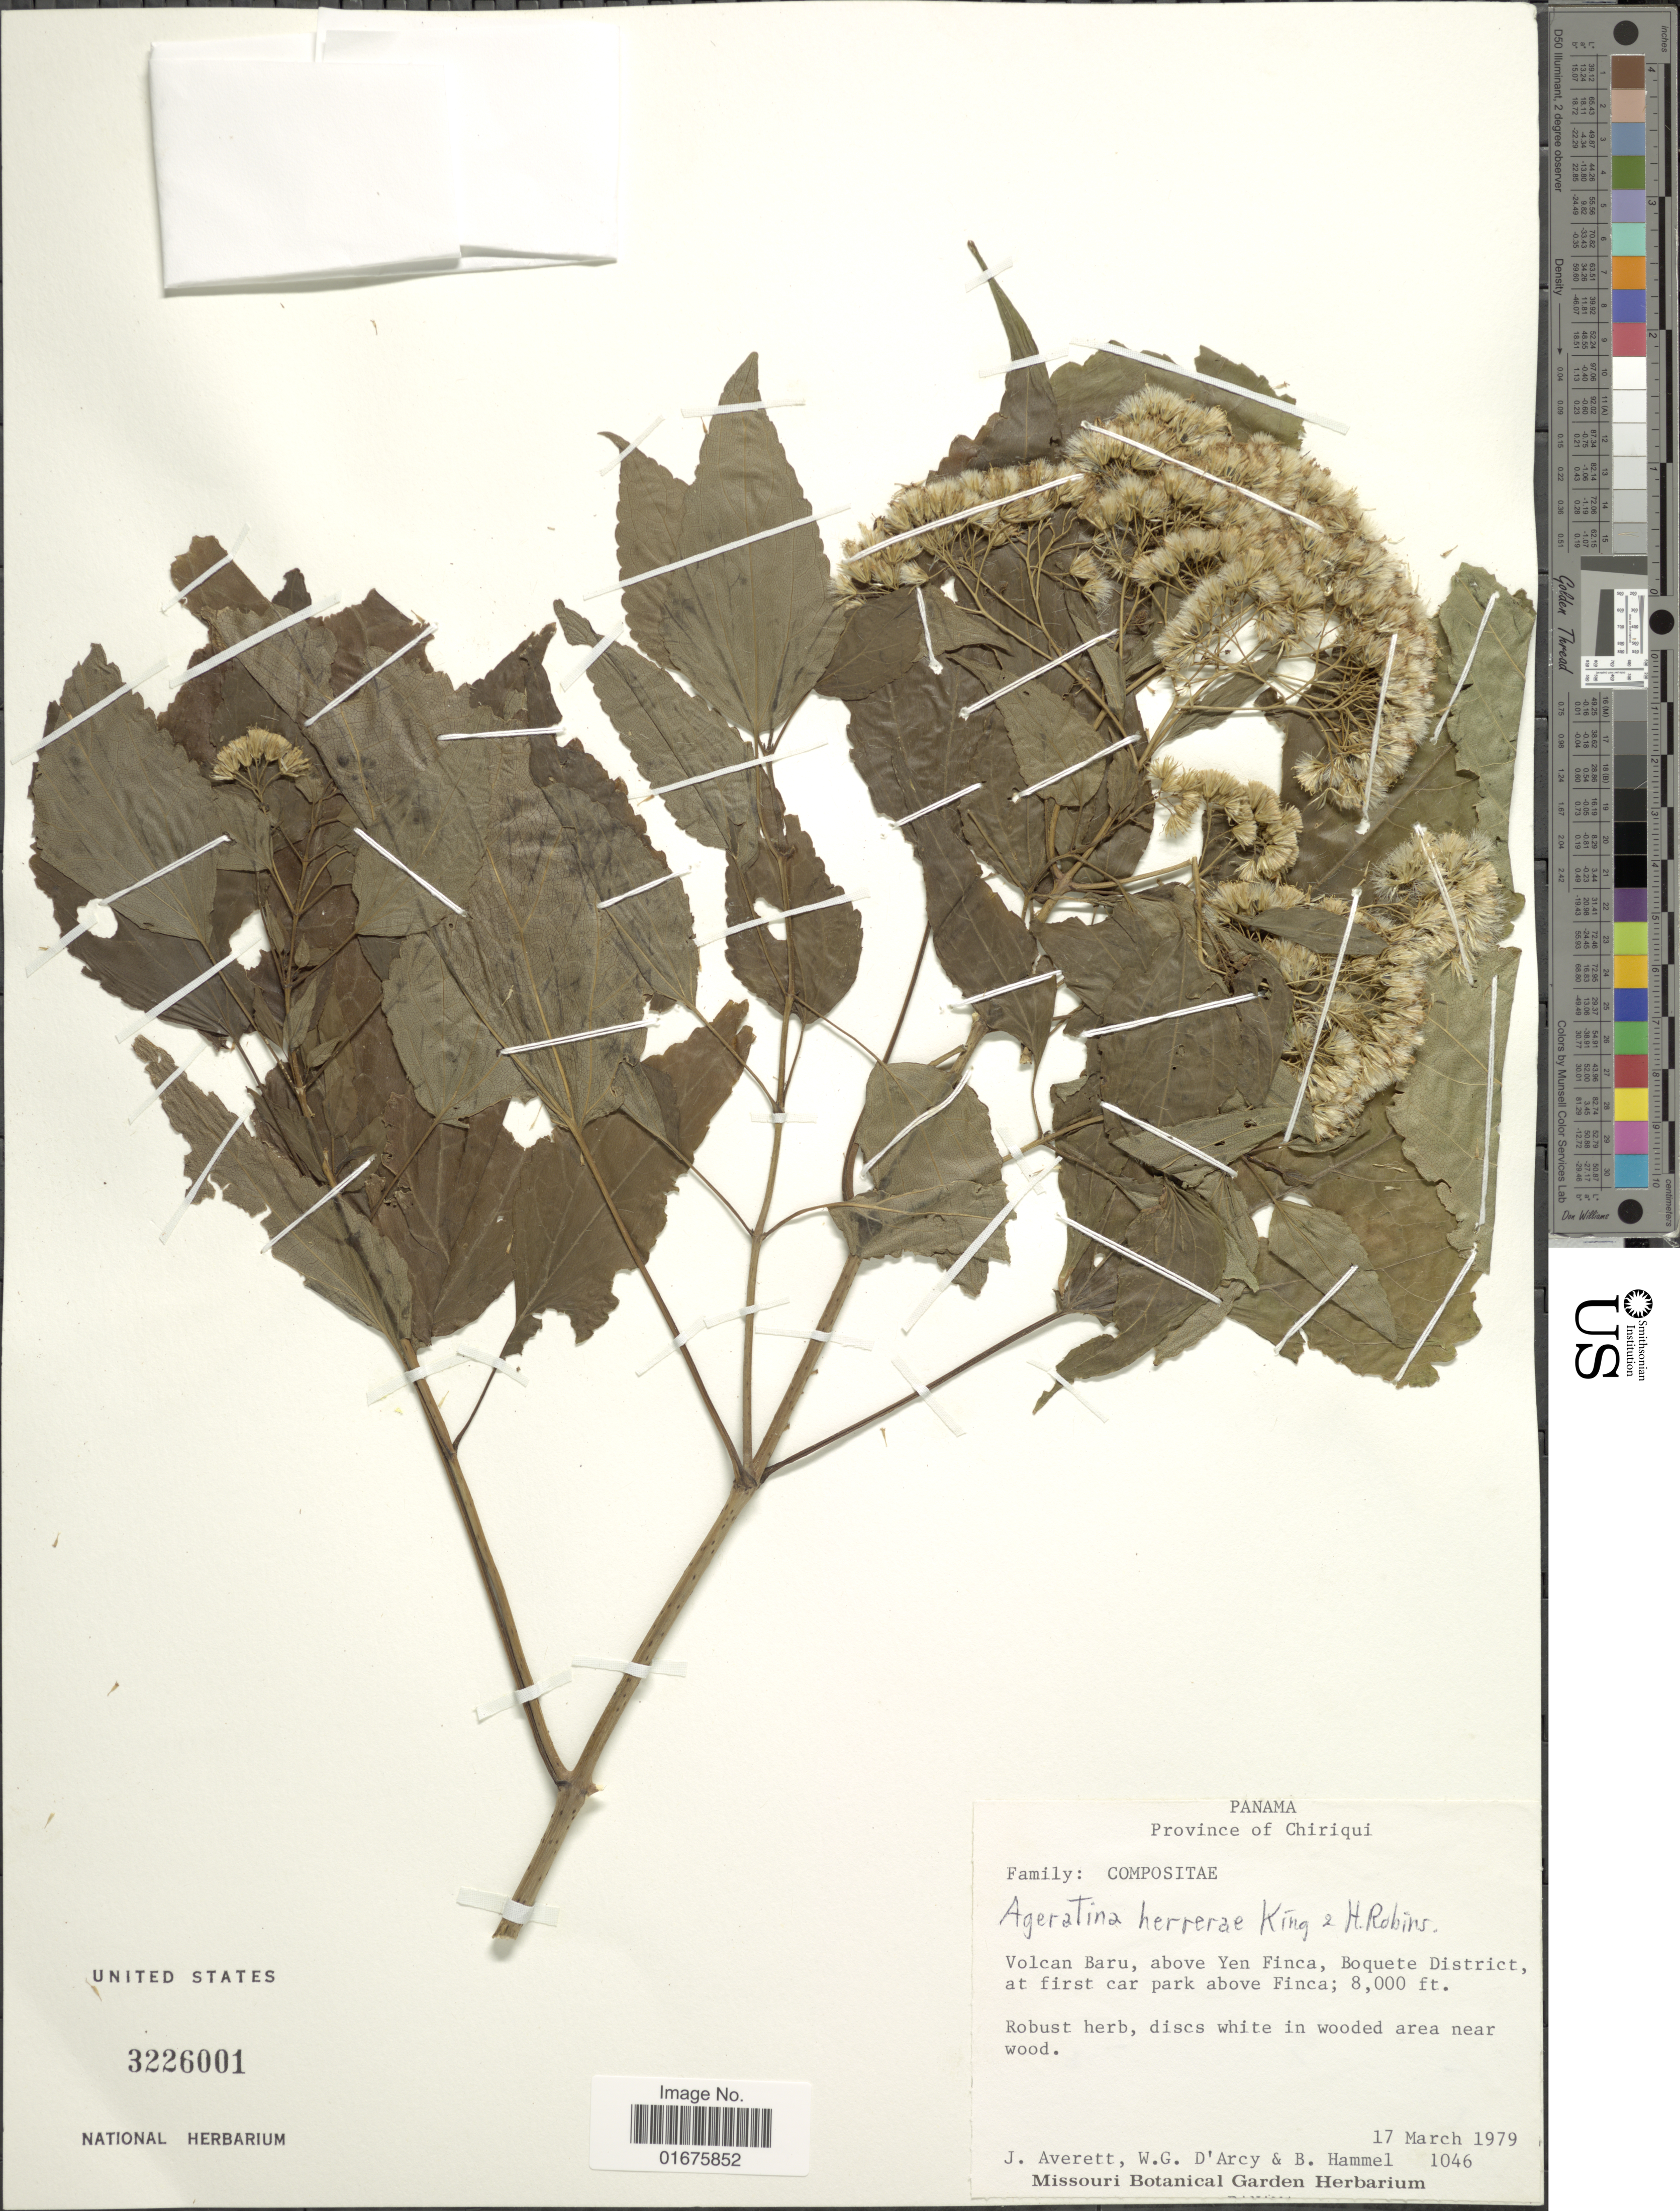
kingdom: Plantae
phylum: Tracheophyta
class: Magnoliopsida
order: Asterales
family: Asteraceae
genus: Ageratina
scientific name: Ageratina herrerae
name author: R.M. King & H. Rob.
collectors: J. Averett, W. G. D'Arcy & B. Hammel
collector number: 1046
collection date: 1979-03-17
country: Panama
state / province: Chiriqui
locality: Volcan Baru, above Yen Finca, Boquete District, at first car park above Finca, discs white in wooded area near wood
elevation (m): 2438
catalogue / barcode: US 3226001